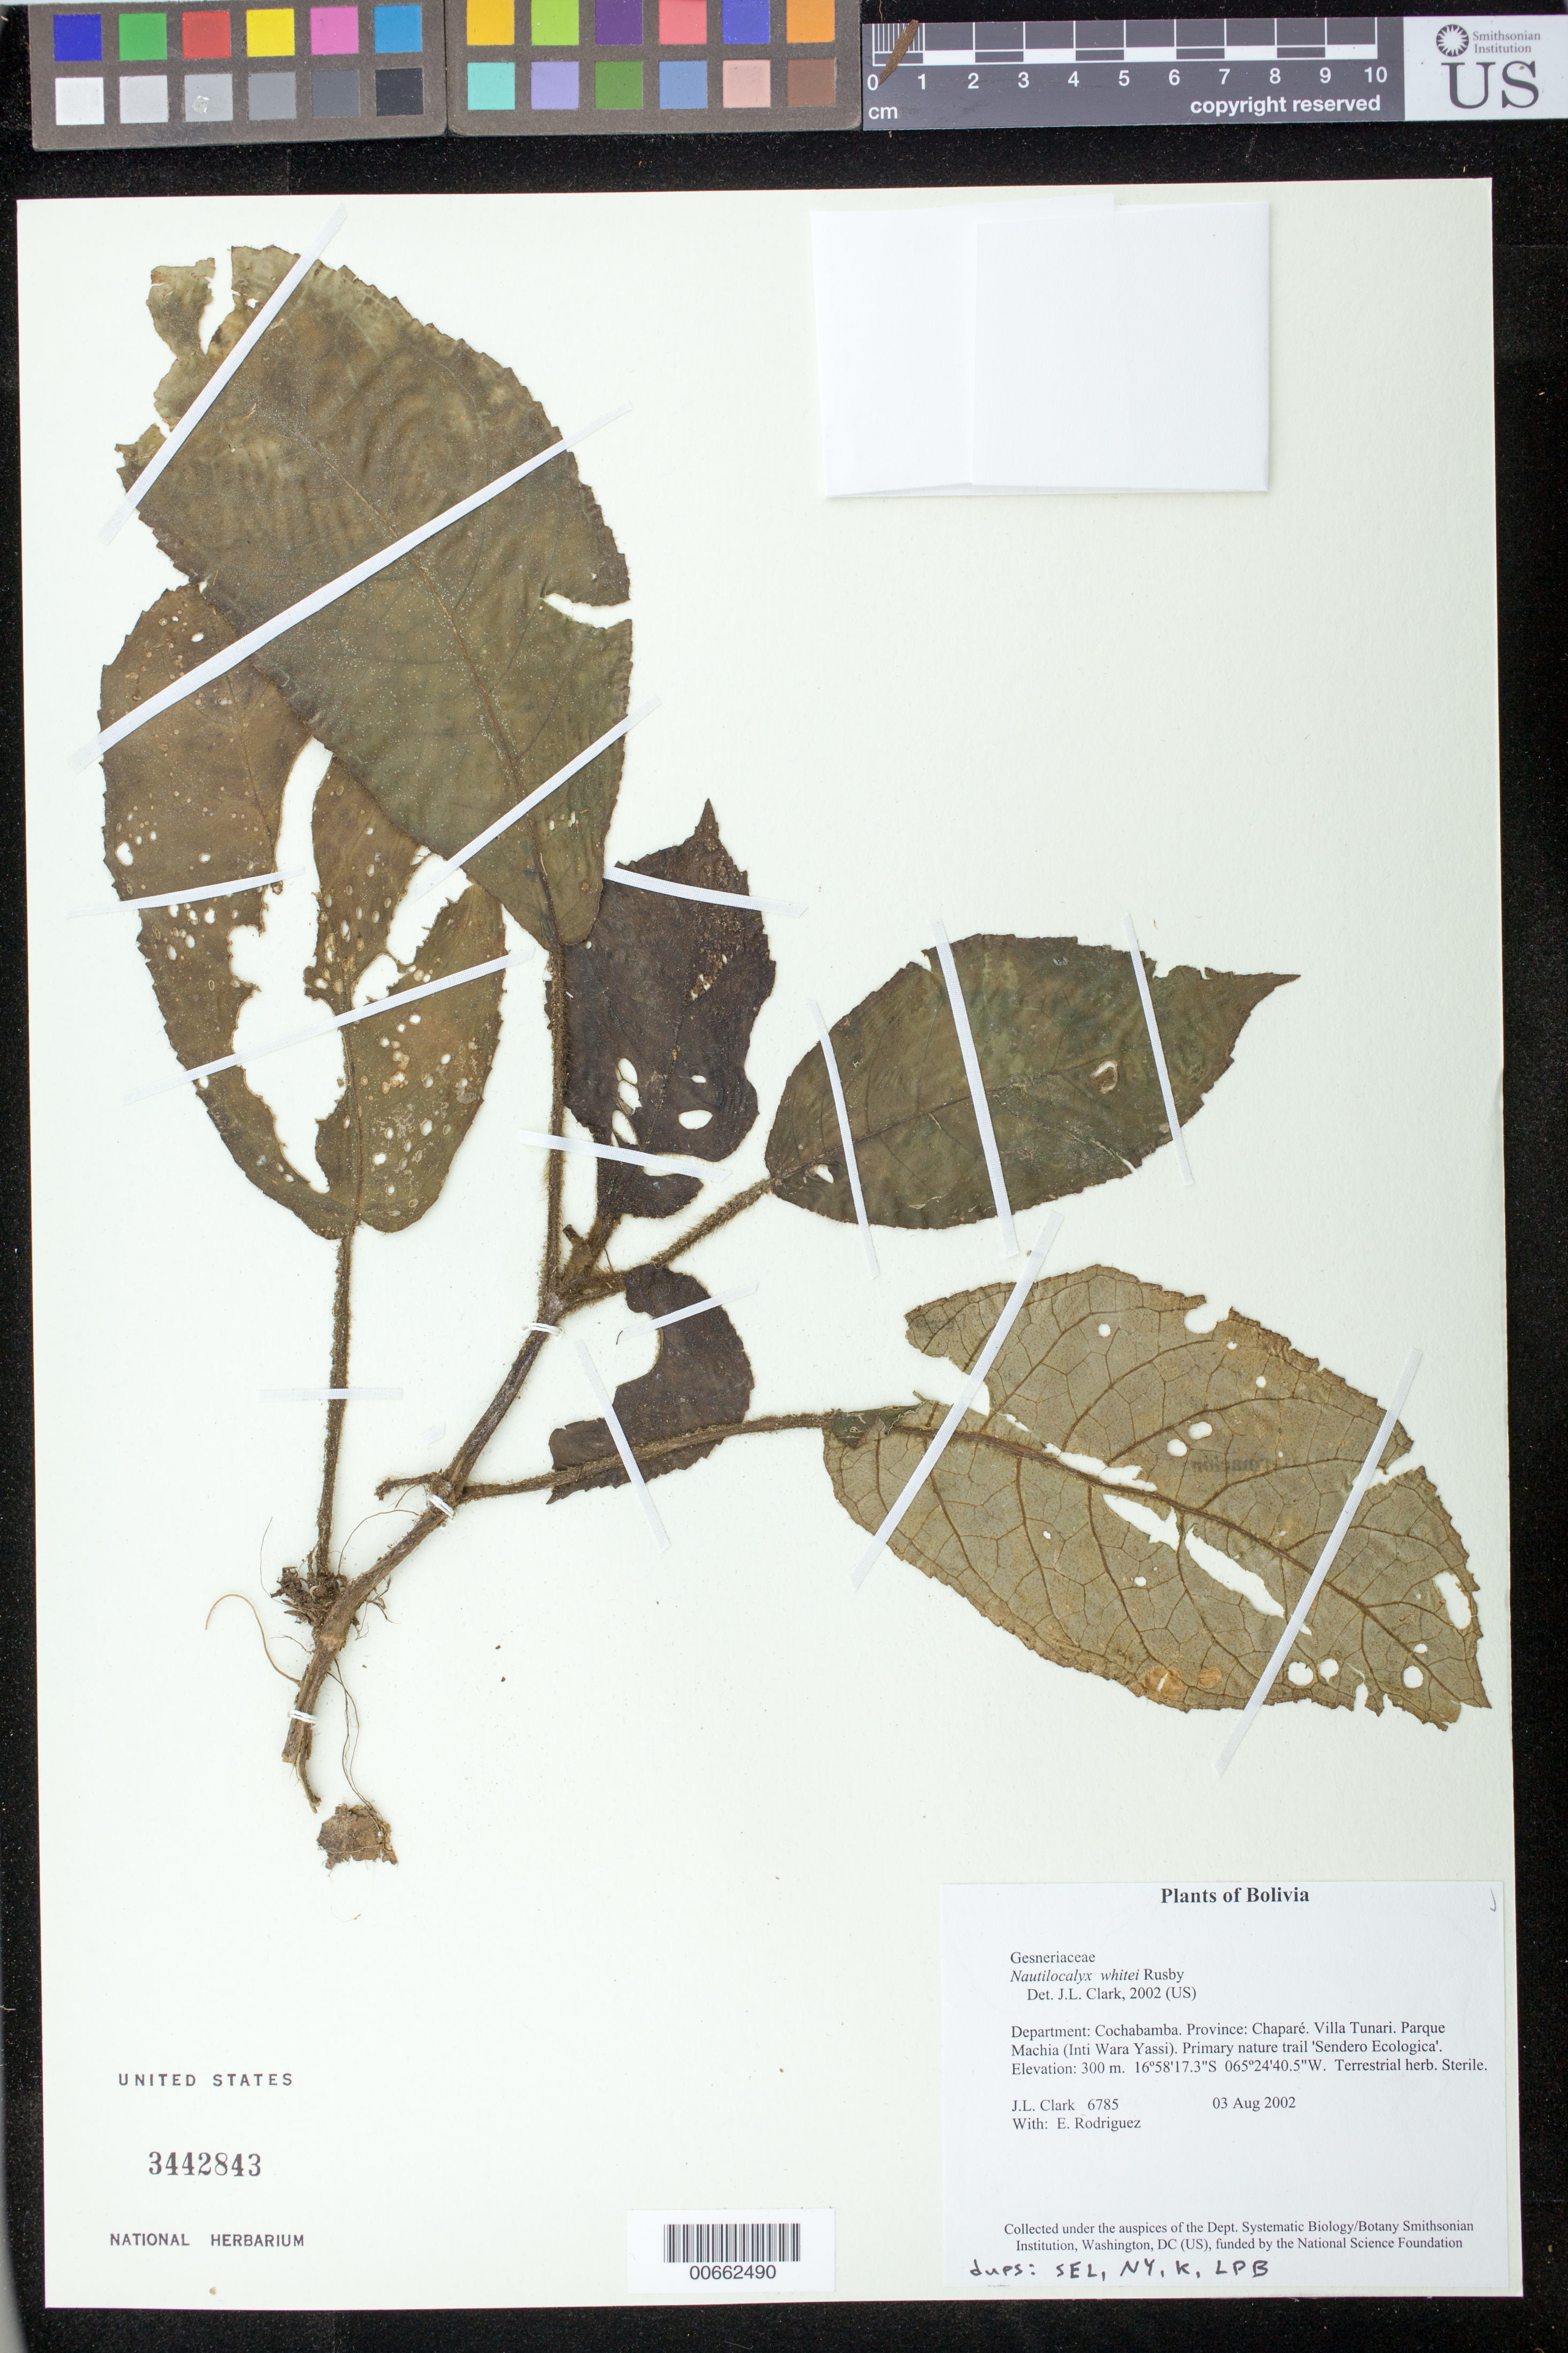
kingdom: Plantae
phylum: Tracheophyta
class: Magnoliopsida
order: Lamiales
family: Gesneriaceae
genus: Nautilocalyx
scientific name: Nautilocalyx whitei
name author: Rusby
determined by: Clark, J. L., (SEL), The Marie Selby Botanical Garden (UNITED STATES)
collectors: J. L. Clark & E. Rodriguez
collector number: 6785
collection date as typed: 03 Aug 2002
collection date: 2002-08-03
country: Bolivia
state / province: Cochabamba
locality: Chaparé, Villa Tunari. Parque Machia (Inti Wara Yassi). Primary nature trail 'Sendero Ecologica'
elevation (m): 300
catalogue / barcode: US 3442843